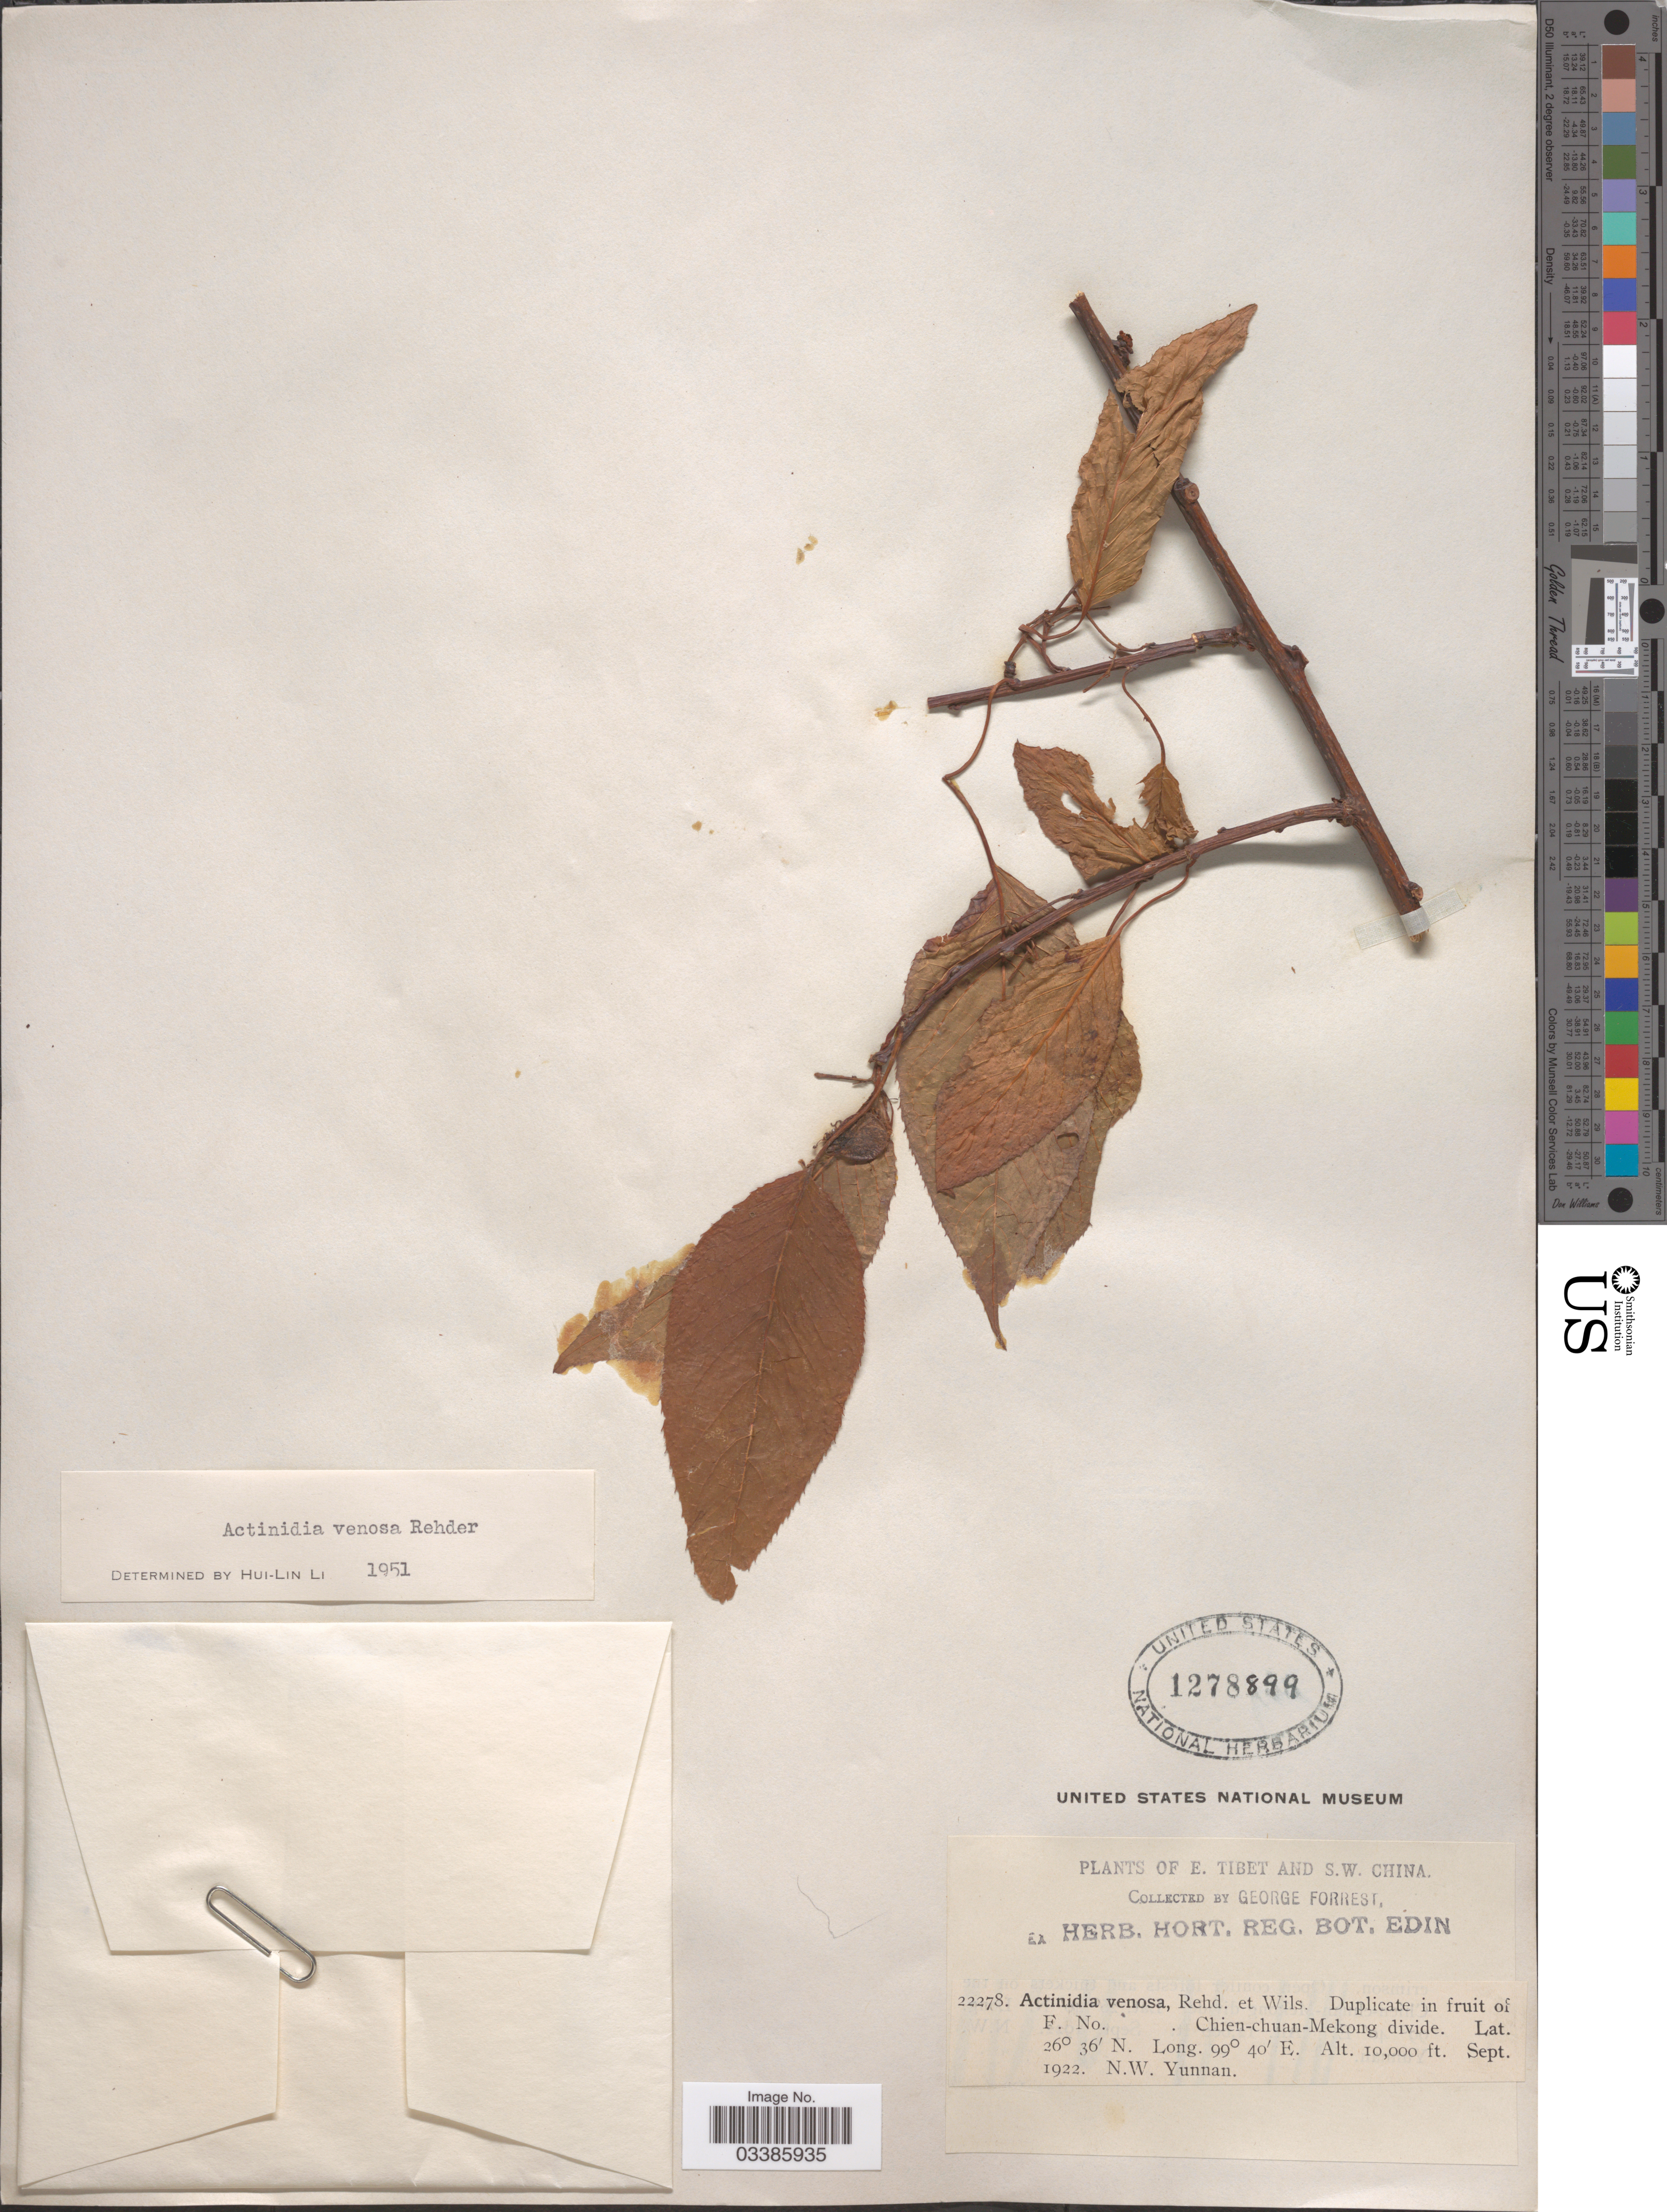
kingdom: Plantae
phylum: Tracheophyta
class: Magnoliopsida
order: Ericales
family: Actinidiaceae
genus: Actinidia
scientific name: Actinidia venosa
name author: Rehder in Sarg.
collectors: G. Forrest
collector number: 22278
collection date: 1922-09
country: China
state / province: Yunnan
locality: E. Tibet and S. W. China. Chien-chuan-Mekong divide. N.W. Yunnan.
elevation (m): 3048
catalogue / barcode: US 1278899